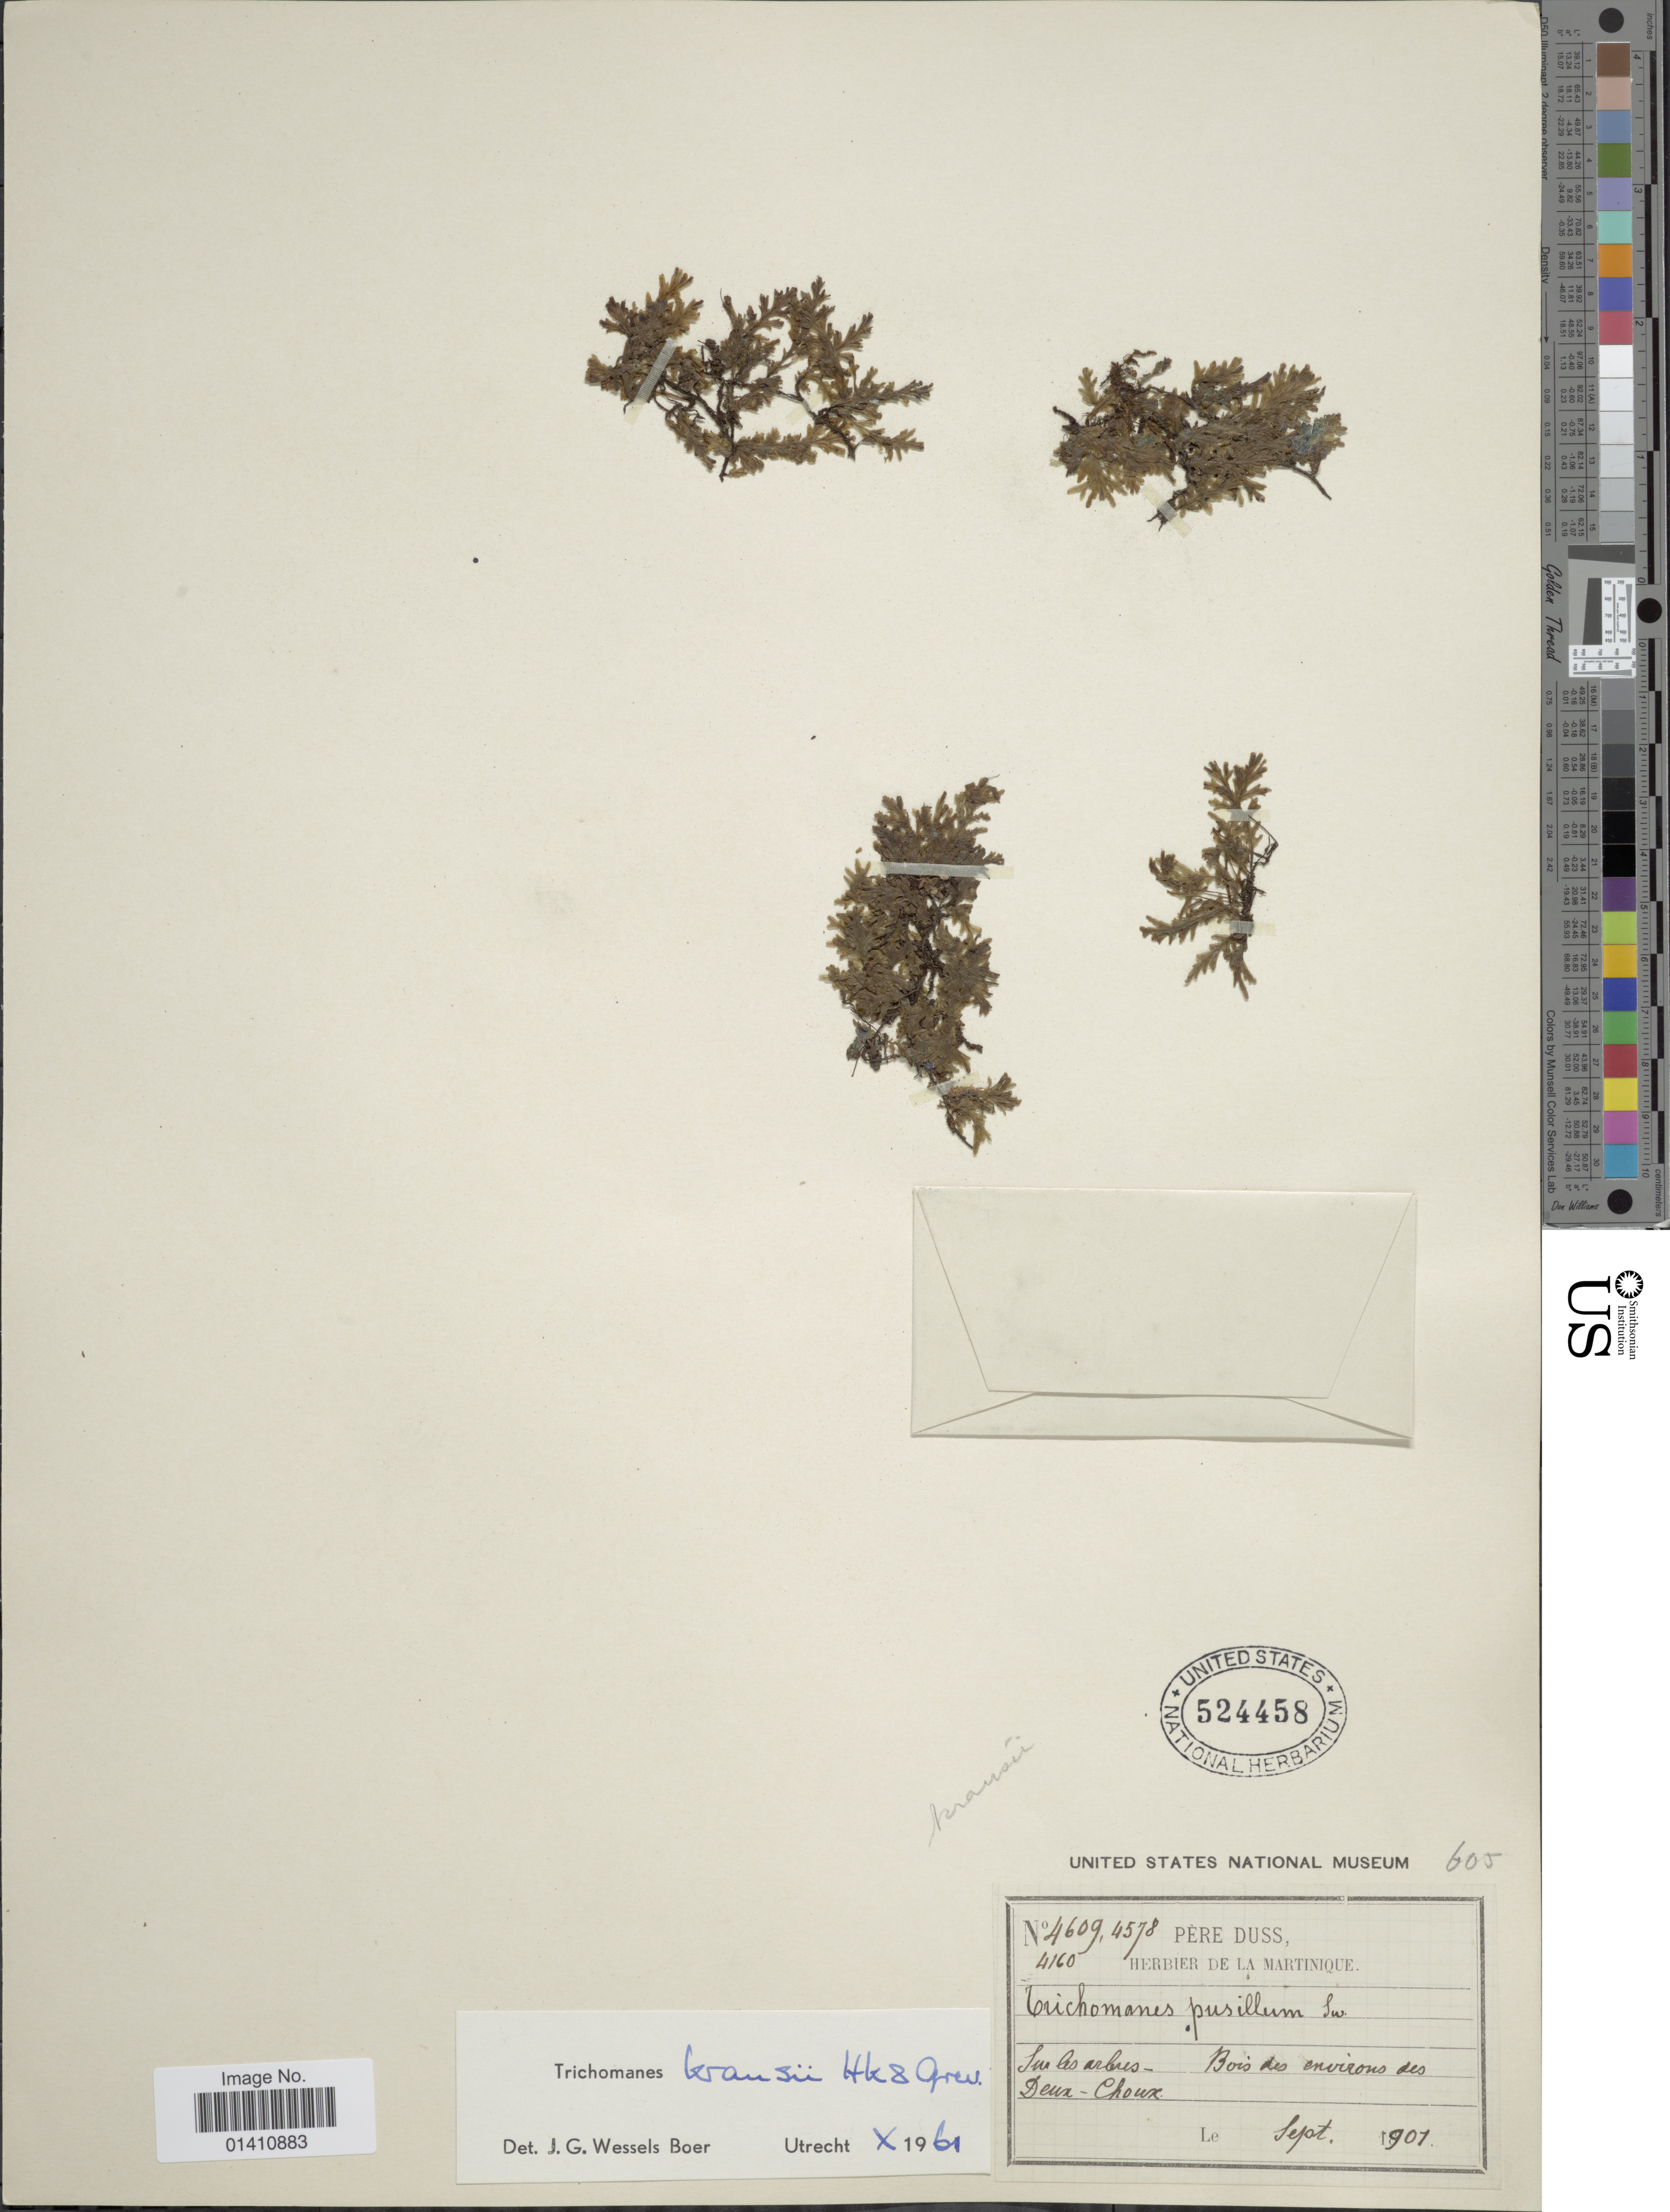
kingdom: Plantae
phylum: Tracheophyta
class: Polypodiopsida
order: Hymenophyllales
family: Hymenophyllaceae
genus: Didymoglossum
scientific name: Didymoglossum kraussii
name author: (Hook. & Grev.) C. Presl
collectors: Père Duss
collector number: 4609/4578/4160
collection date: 1901-09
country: Martinique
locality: Sur les arbres, Bois des environs des, Deux-Choux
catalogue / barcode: US 524458